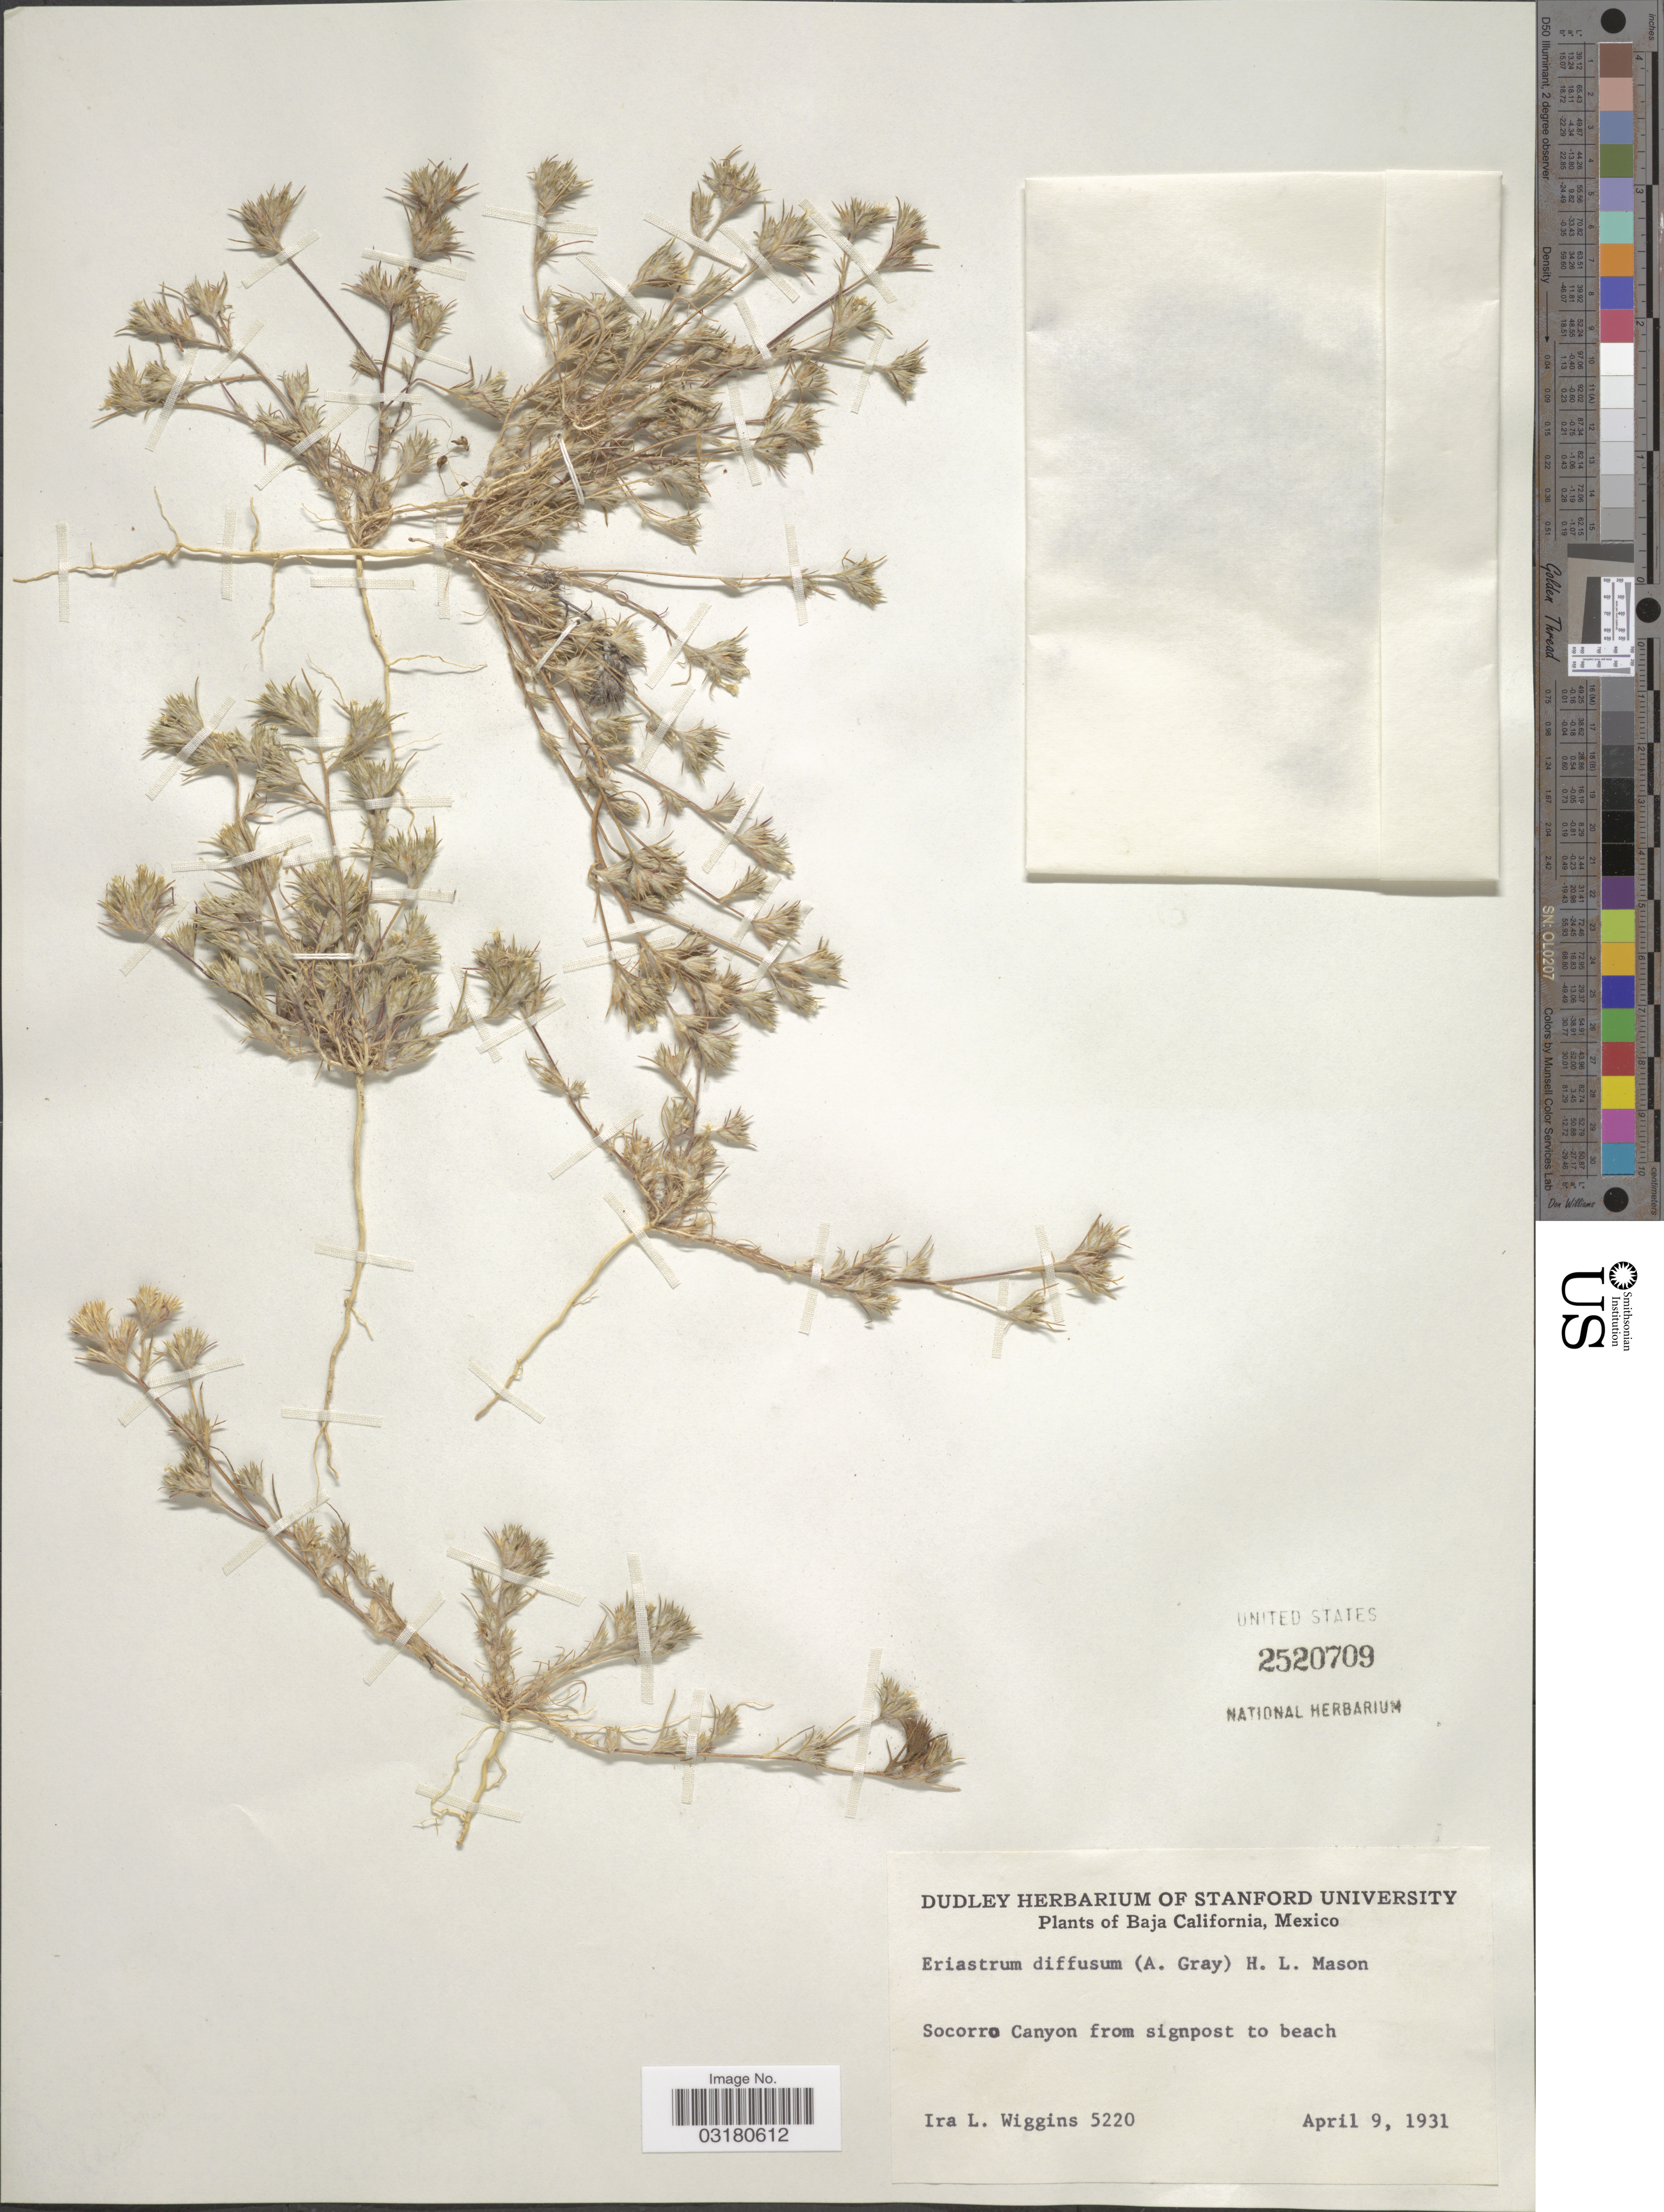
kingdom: Plantae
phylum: Tracheophyta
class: Magnoliopsida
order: Ericales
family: Polemoniaceae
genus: Eriastrum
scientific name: Eriastrum diffusum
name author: (A. Gray) H. Mason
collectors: I. L. Wiggins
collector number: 5220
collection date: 1931-04-09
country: Mexico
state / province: Baja California Norte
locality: Socorro Canyon from signpost to beach.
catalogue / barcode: US 2520709